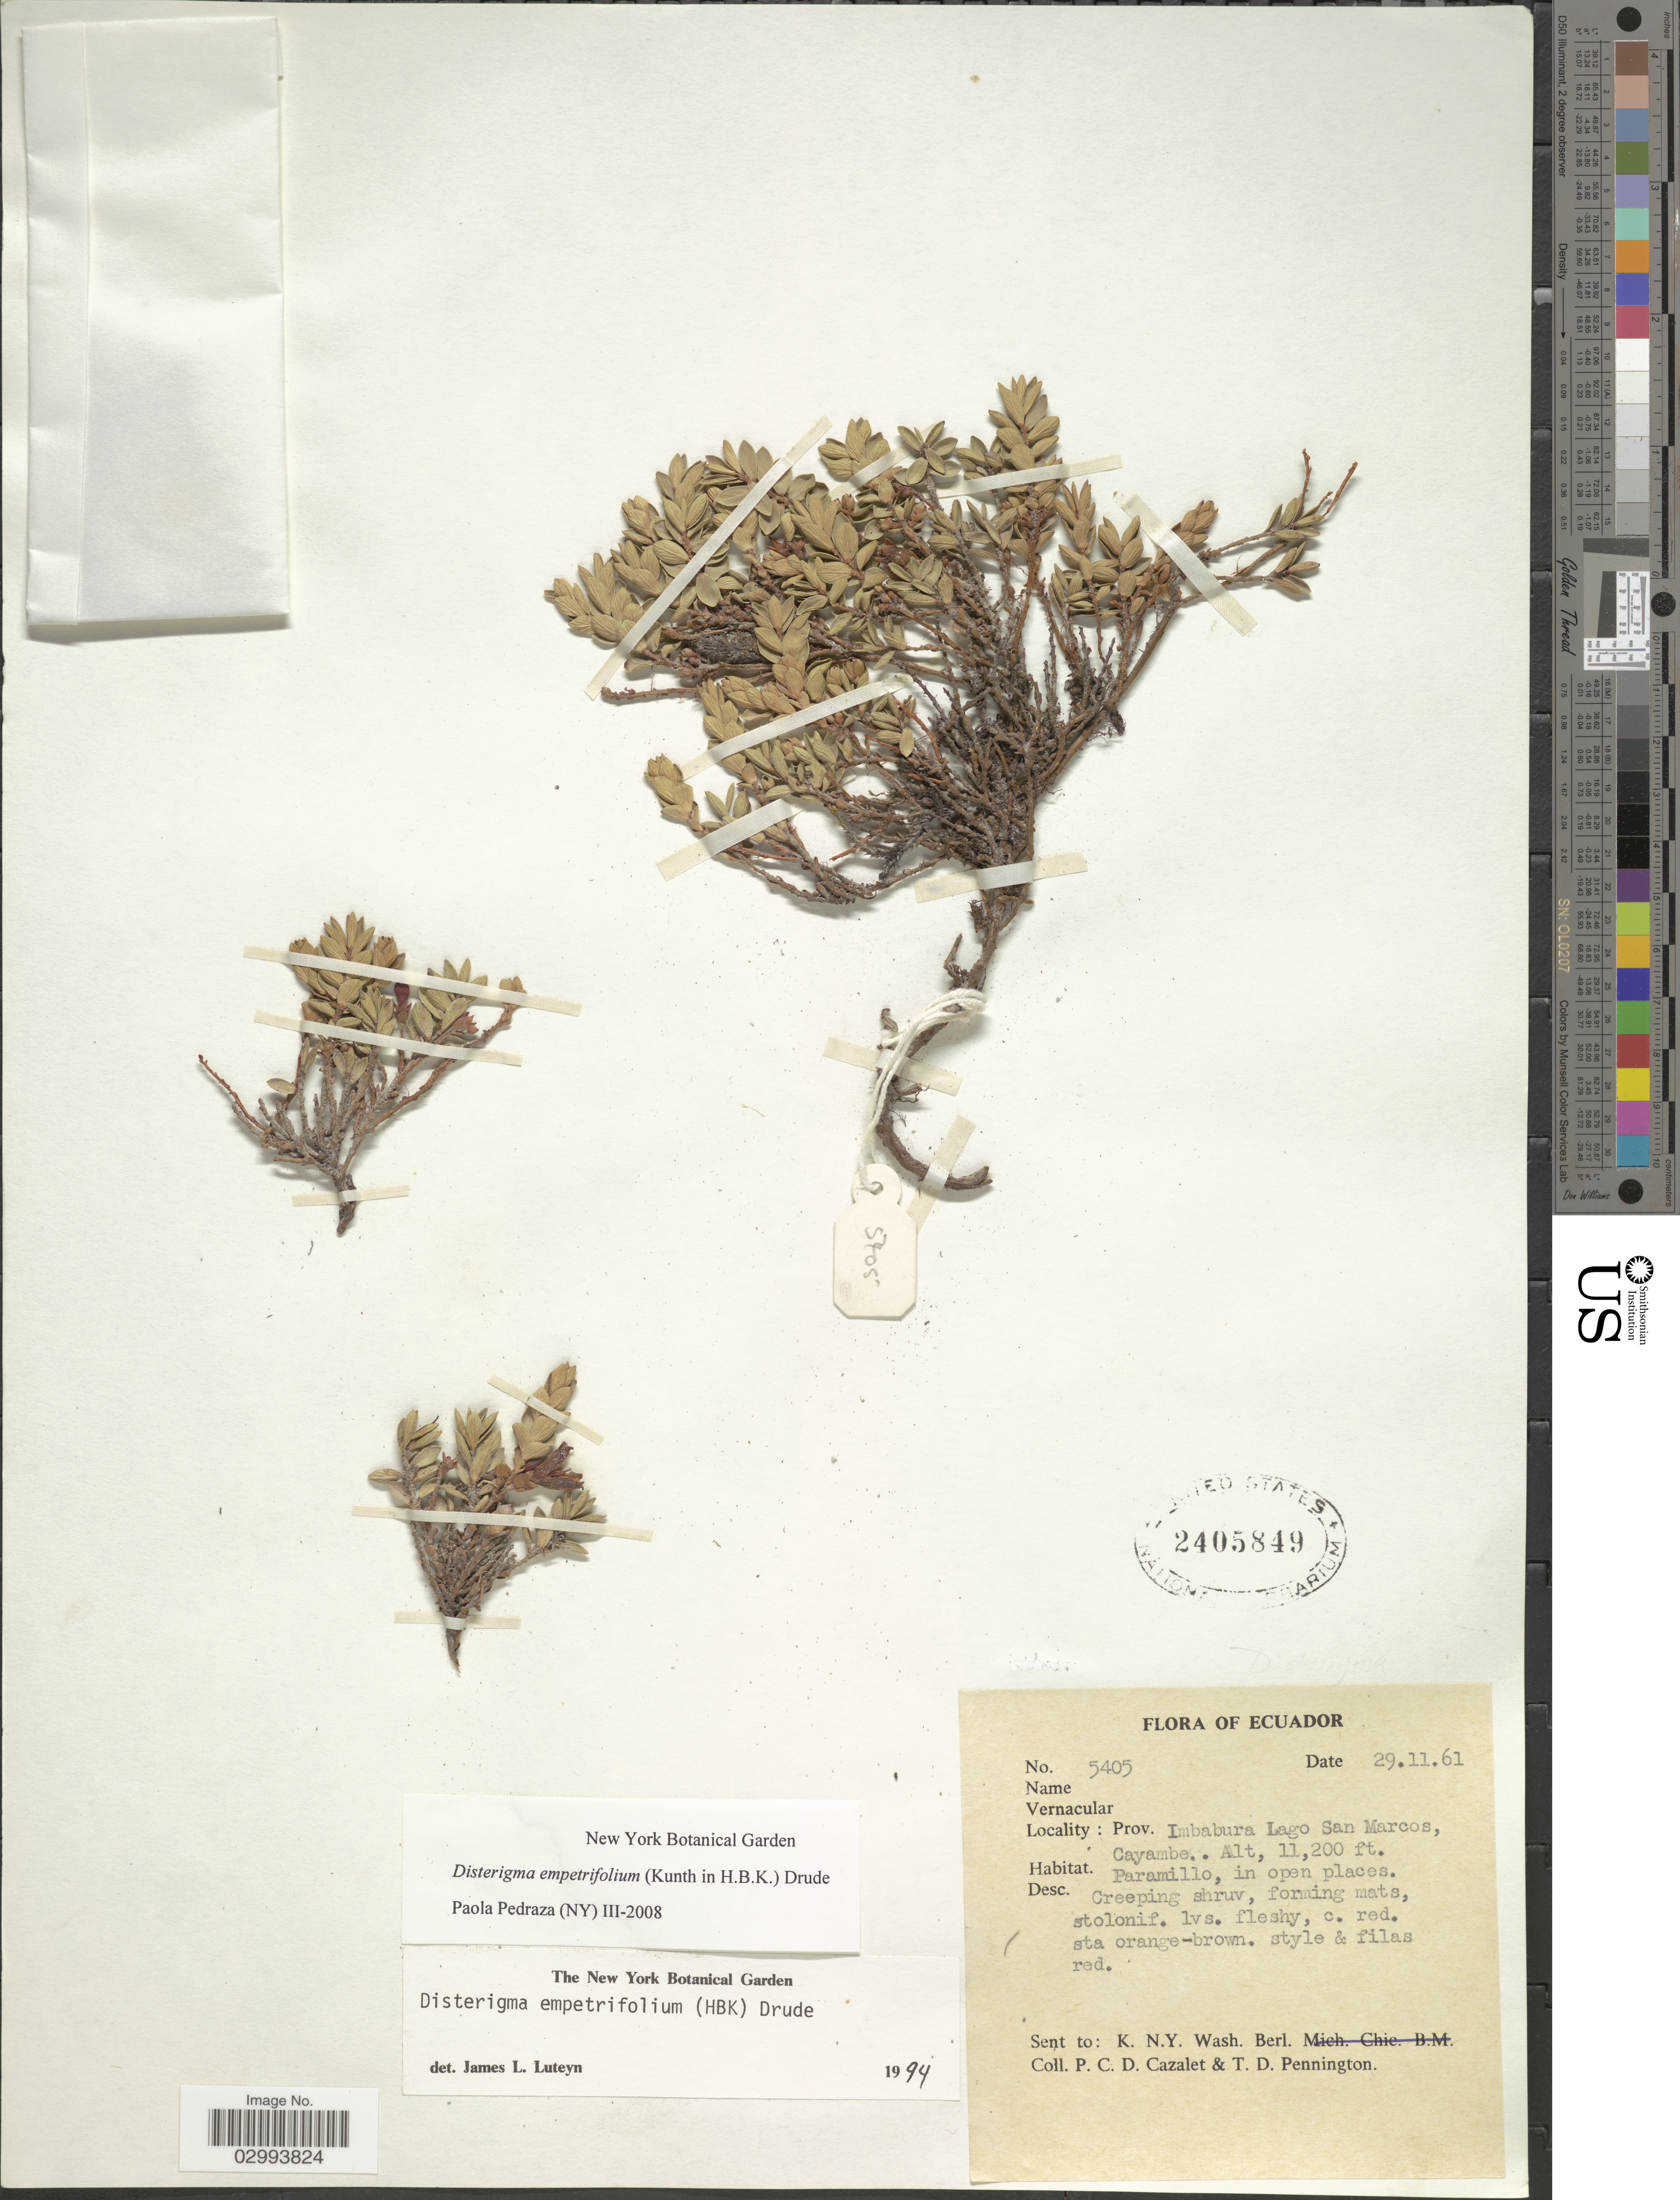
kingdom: Plantae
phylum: Tracheophyta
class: Magnoliopsida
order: Ericales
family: Ericaceae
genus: Disterigma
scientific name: Disterigma empetrifolium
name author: (Kunth) Drude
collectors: P. C. D. Cazalet & T. D. Pennington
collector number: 5405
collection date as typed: Transcribed d/m/y: 29/11/61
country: Ecuador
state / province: Imbabura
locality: Prov. Imbabura Lago San Marcos, Cayambe. Paramillo, in open places.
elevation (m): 3414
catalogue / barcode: US 2405849